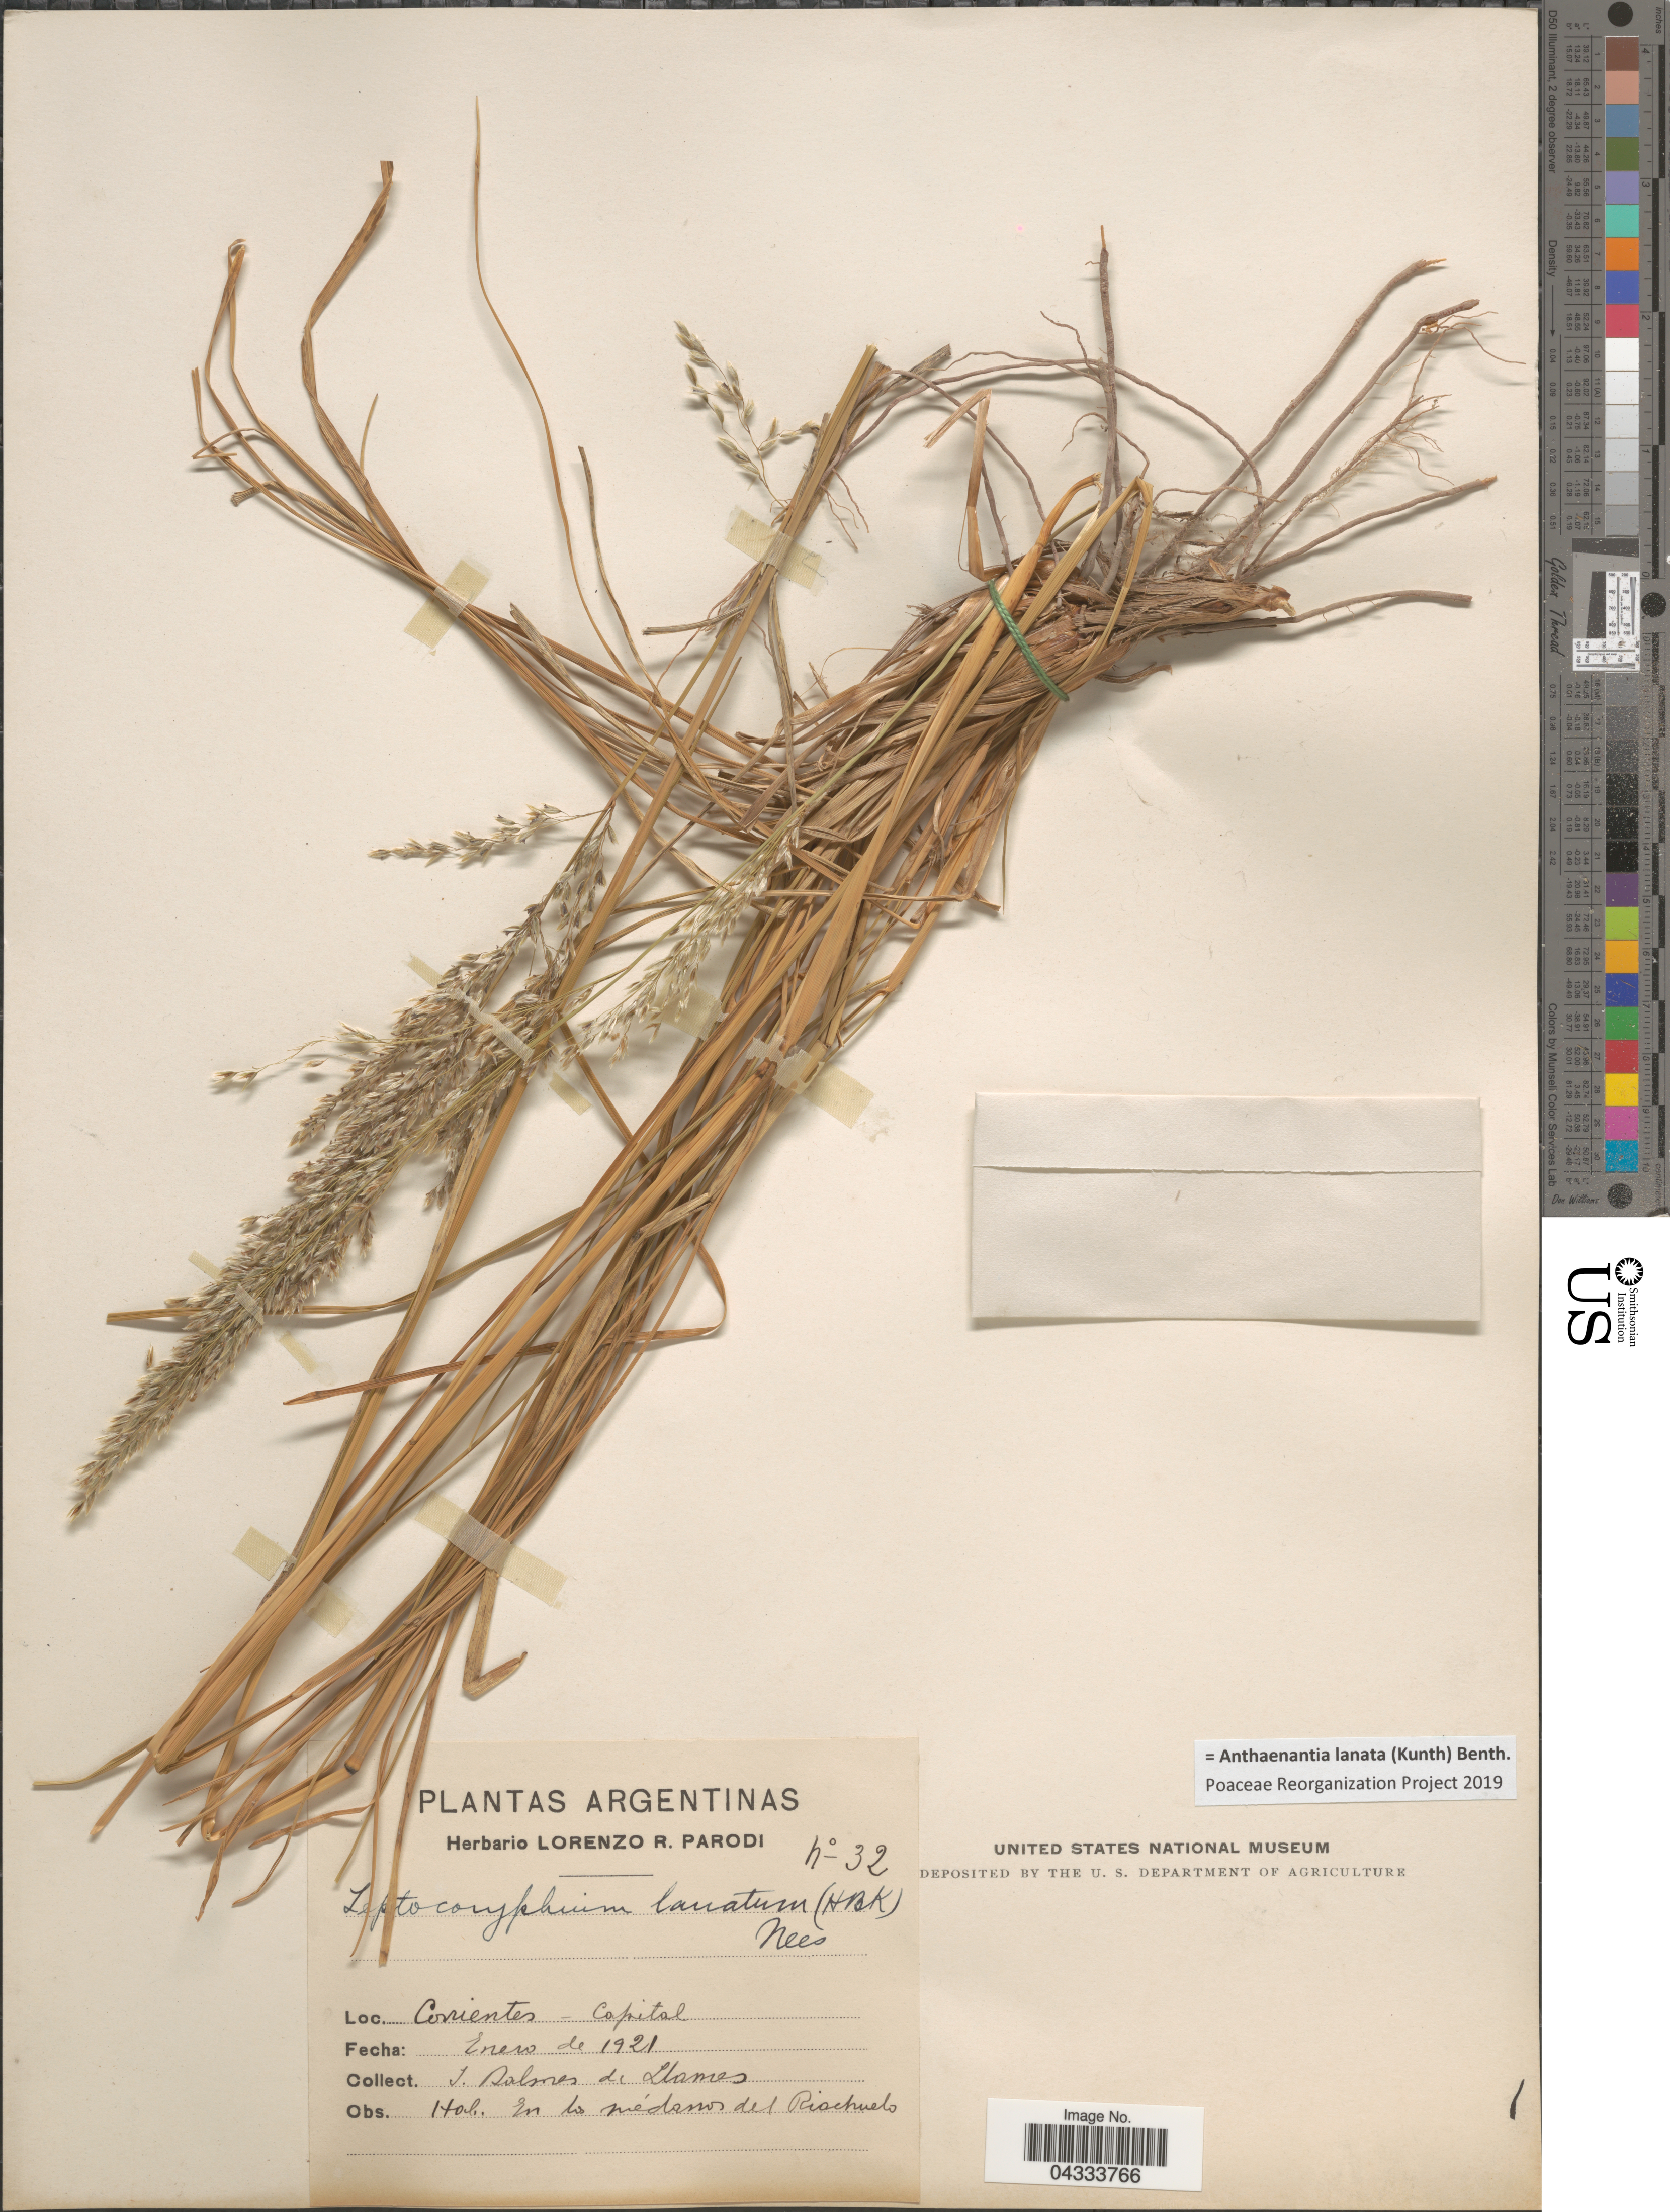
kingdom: Plantae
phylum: Tracheophyta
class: Liliopsida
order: Poales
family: Poaceae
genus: Anthaenantia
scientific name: Anthaenantia lanata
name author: (Kunth) Benth.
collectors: J. Balmas de Llames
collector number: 32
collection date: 1921-01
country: Argentina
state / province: Corrientes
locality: Capital. En los médanos del Riachuelo.